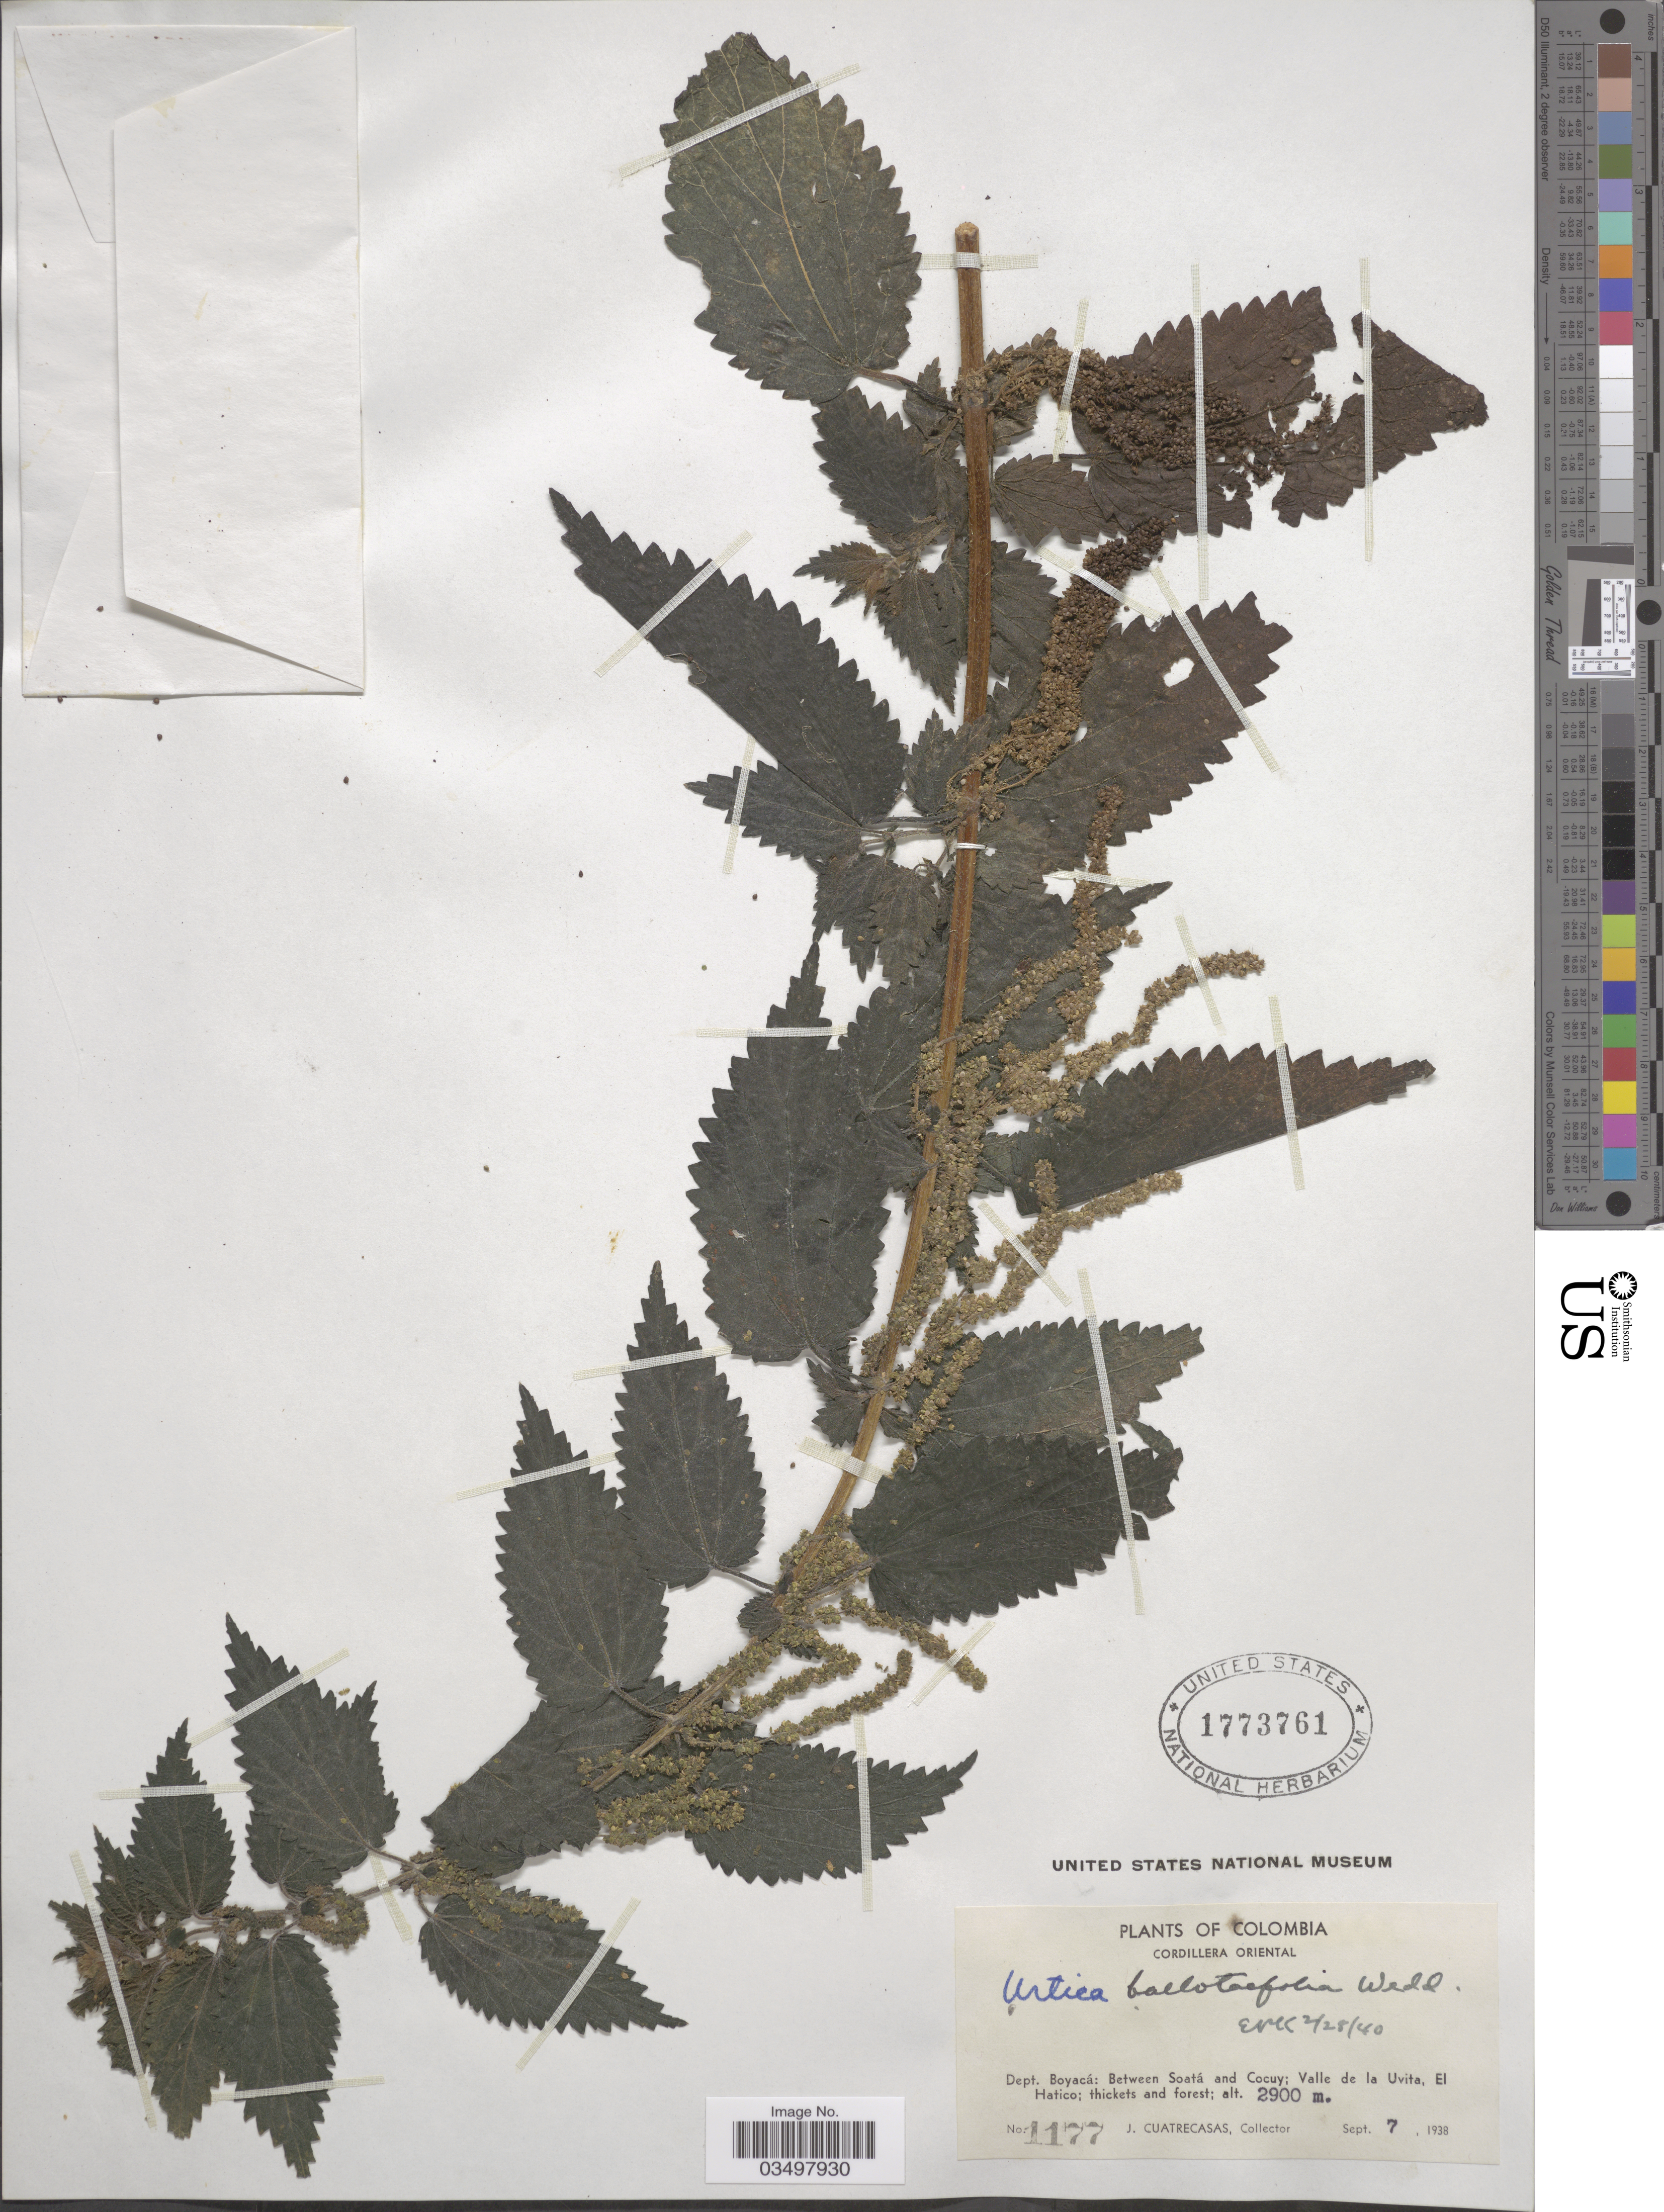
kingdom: Plantae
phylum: Tracheophyta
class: Magnoliopsida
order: Rosales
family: Urticaceae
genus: Urtica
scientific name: Urtica ballotifolia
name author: Wedd.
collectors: J. Cuatrecasas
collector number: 1177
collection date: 1938-09-07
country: Colombia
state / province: Boyacá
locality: Cordillera Oriental. Dept. Boyacá: Between Soatá and Cocuy; Valle de la Uvita, El Hatico.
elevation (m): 2900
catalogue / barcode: US 1773761